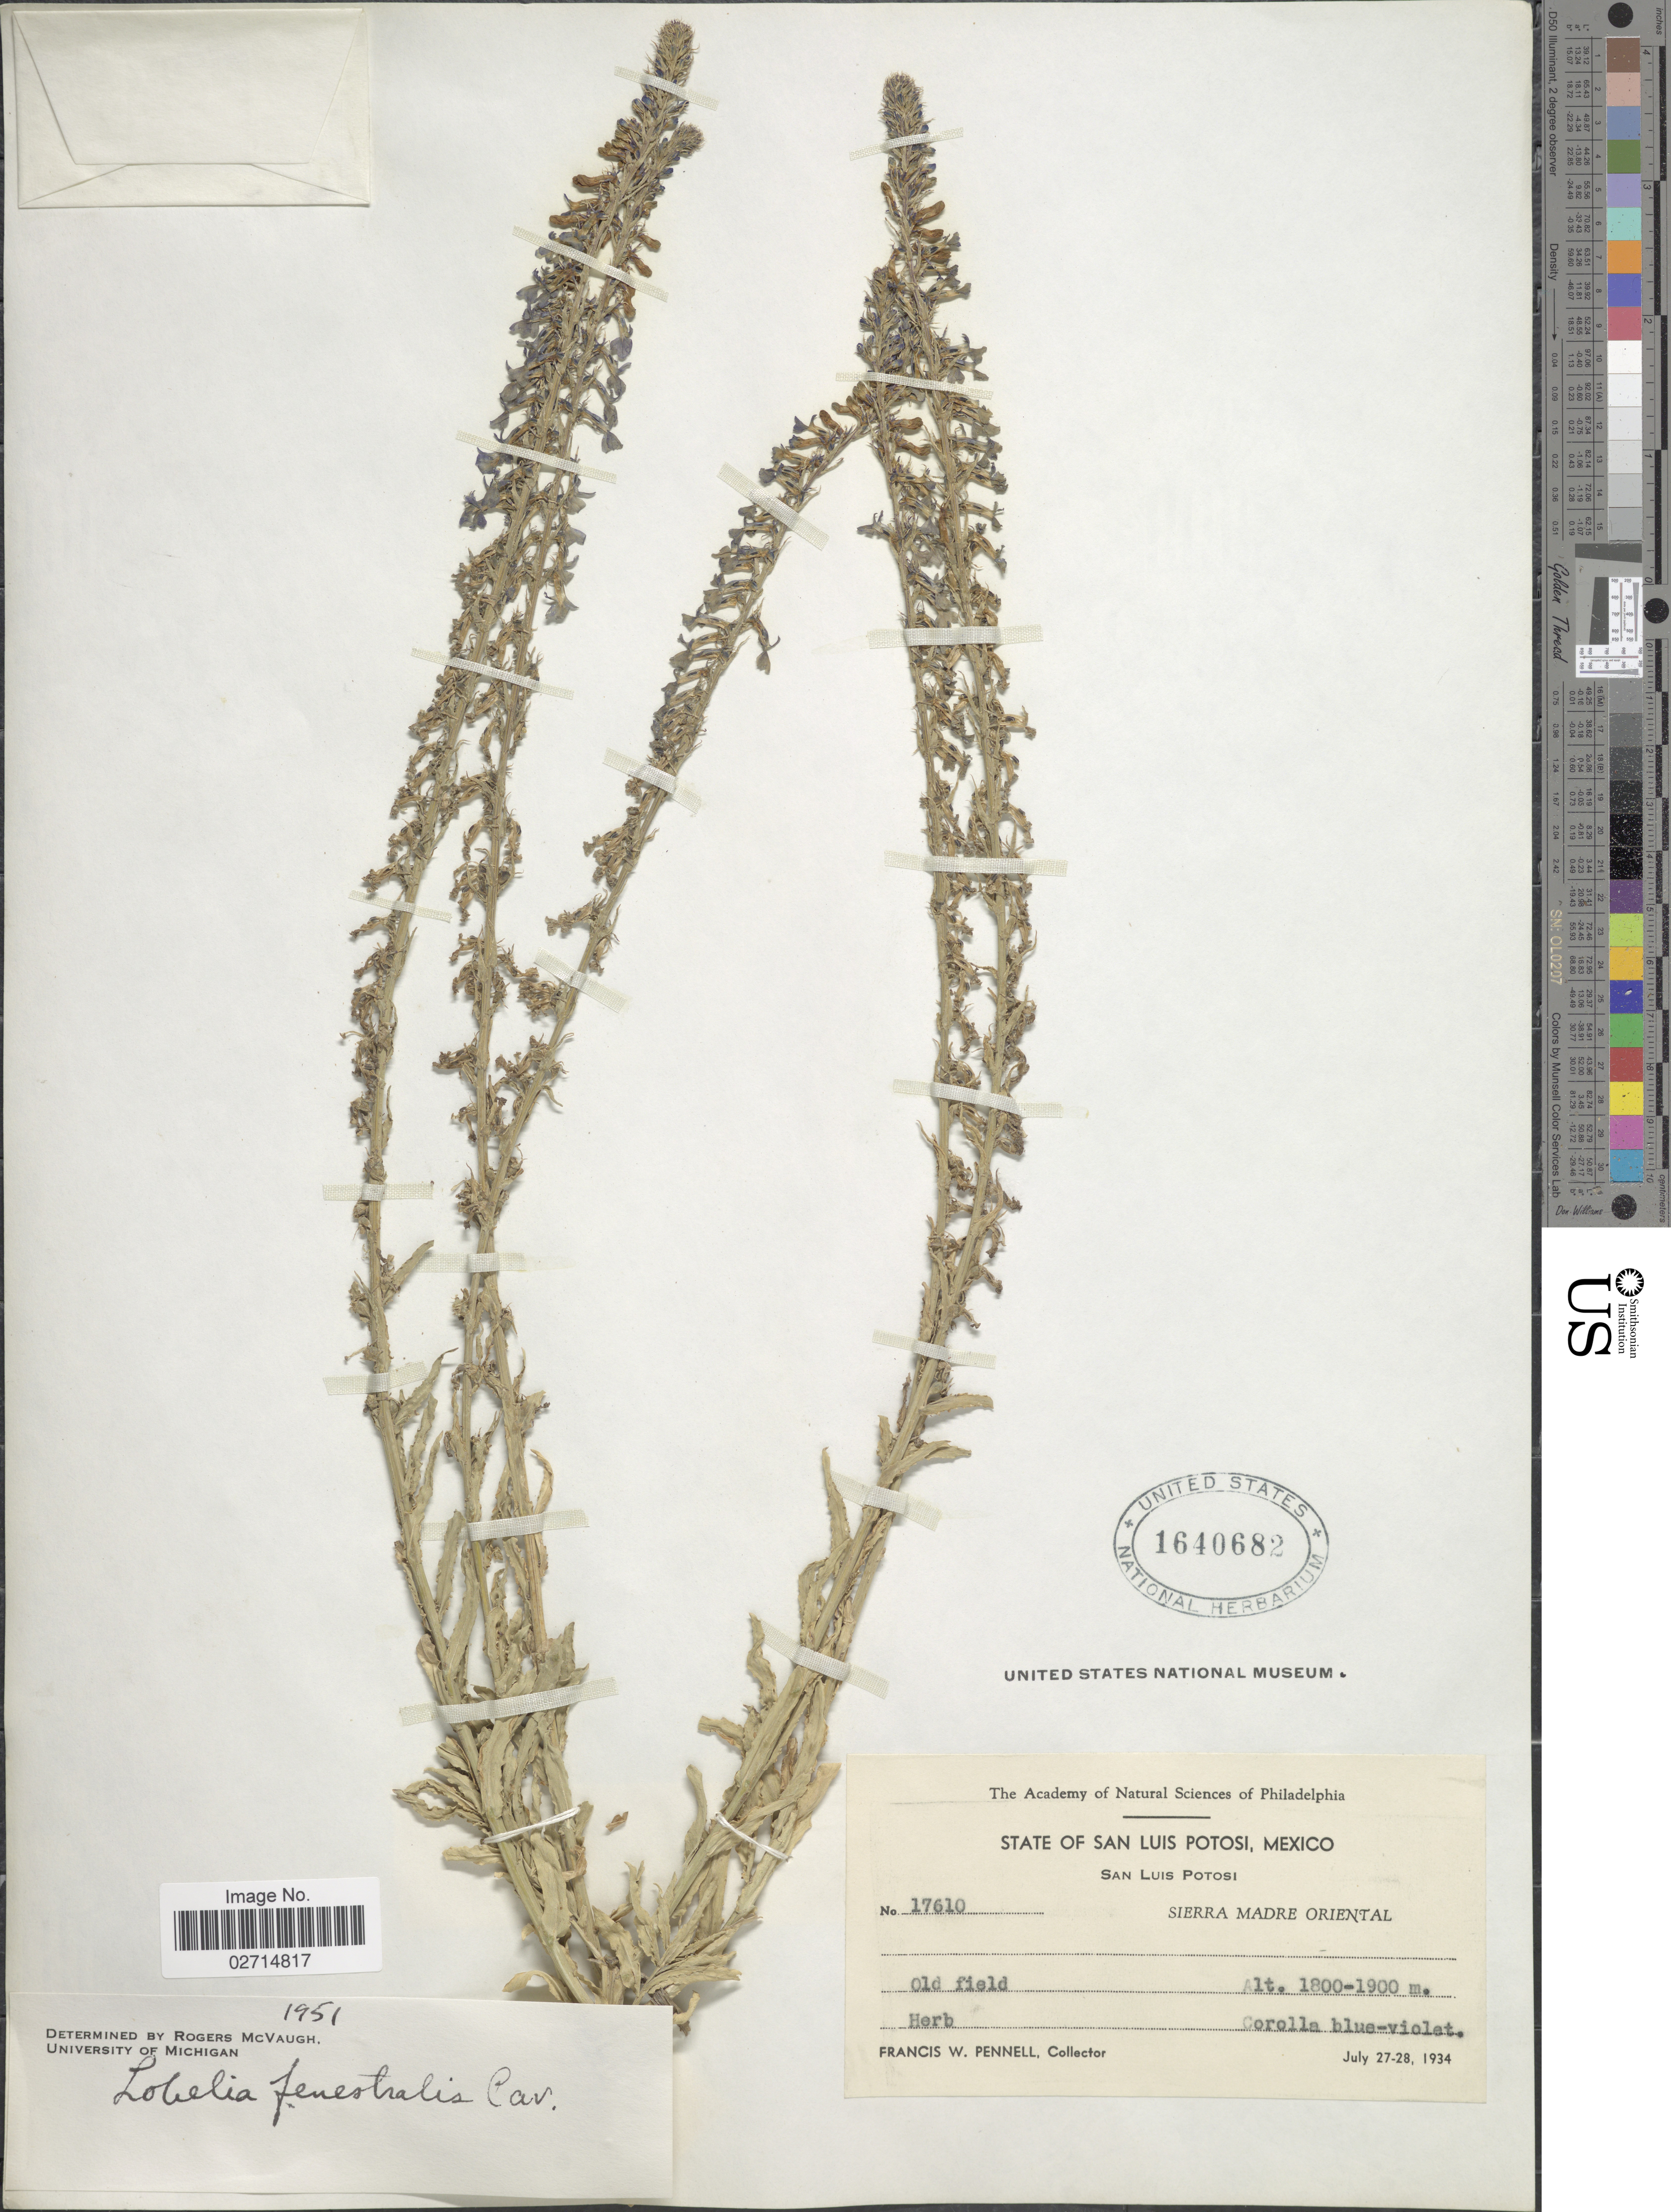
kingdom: Plantae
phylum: Tracheophyta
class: Magnoliopsida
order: Asterales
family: Campanulaceae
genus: Lobelia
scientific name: Lobelia fenestralis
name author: Cav.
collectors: F. W. Pennell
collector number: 17610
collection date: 1934-07-27/1934-07-28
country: Mexico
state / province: San Luis Potosí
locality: San Luis Potosi. Sierra Madre Oriental.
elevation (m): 1800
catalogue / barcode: US 1640682